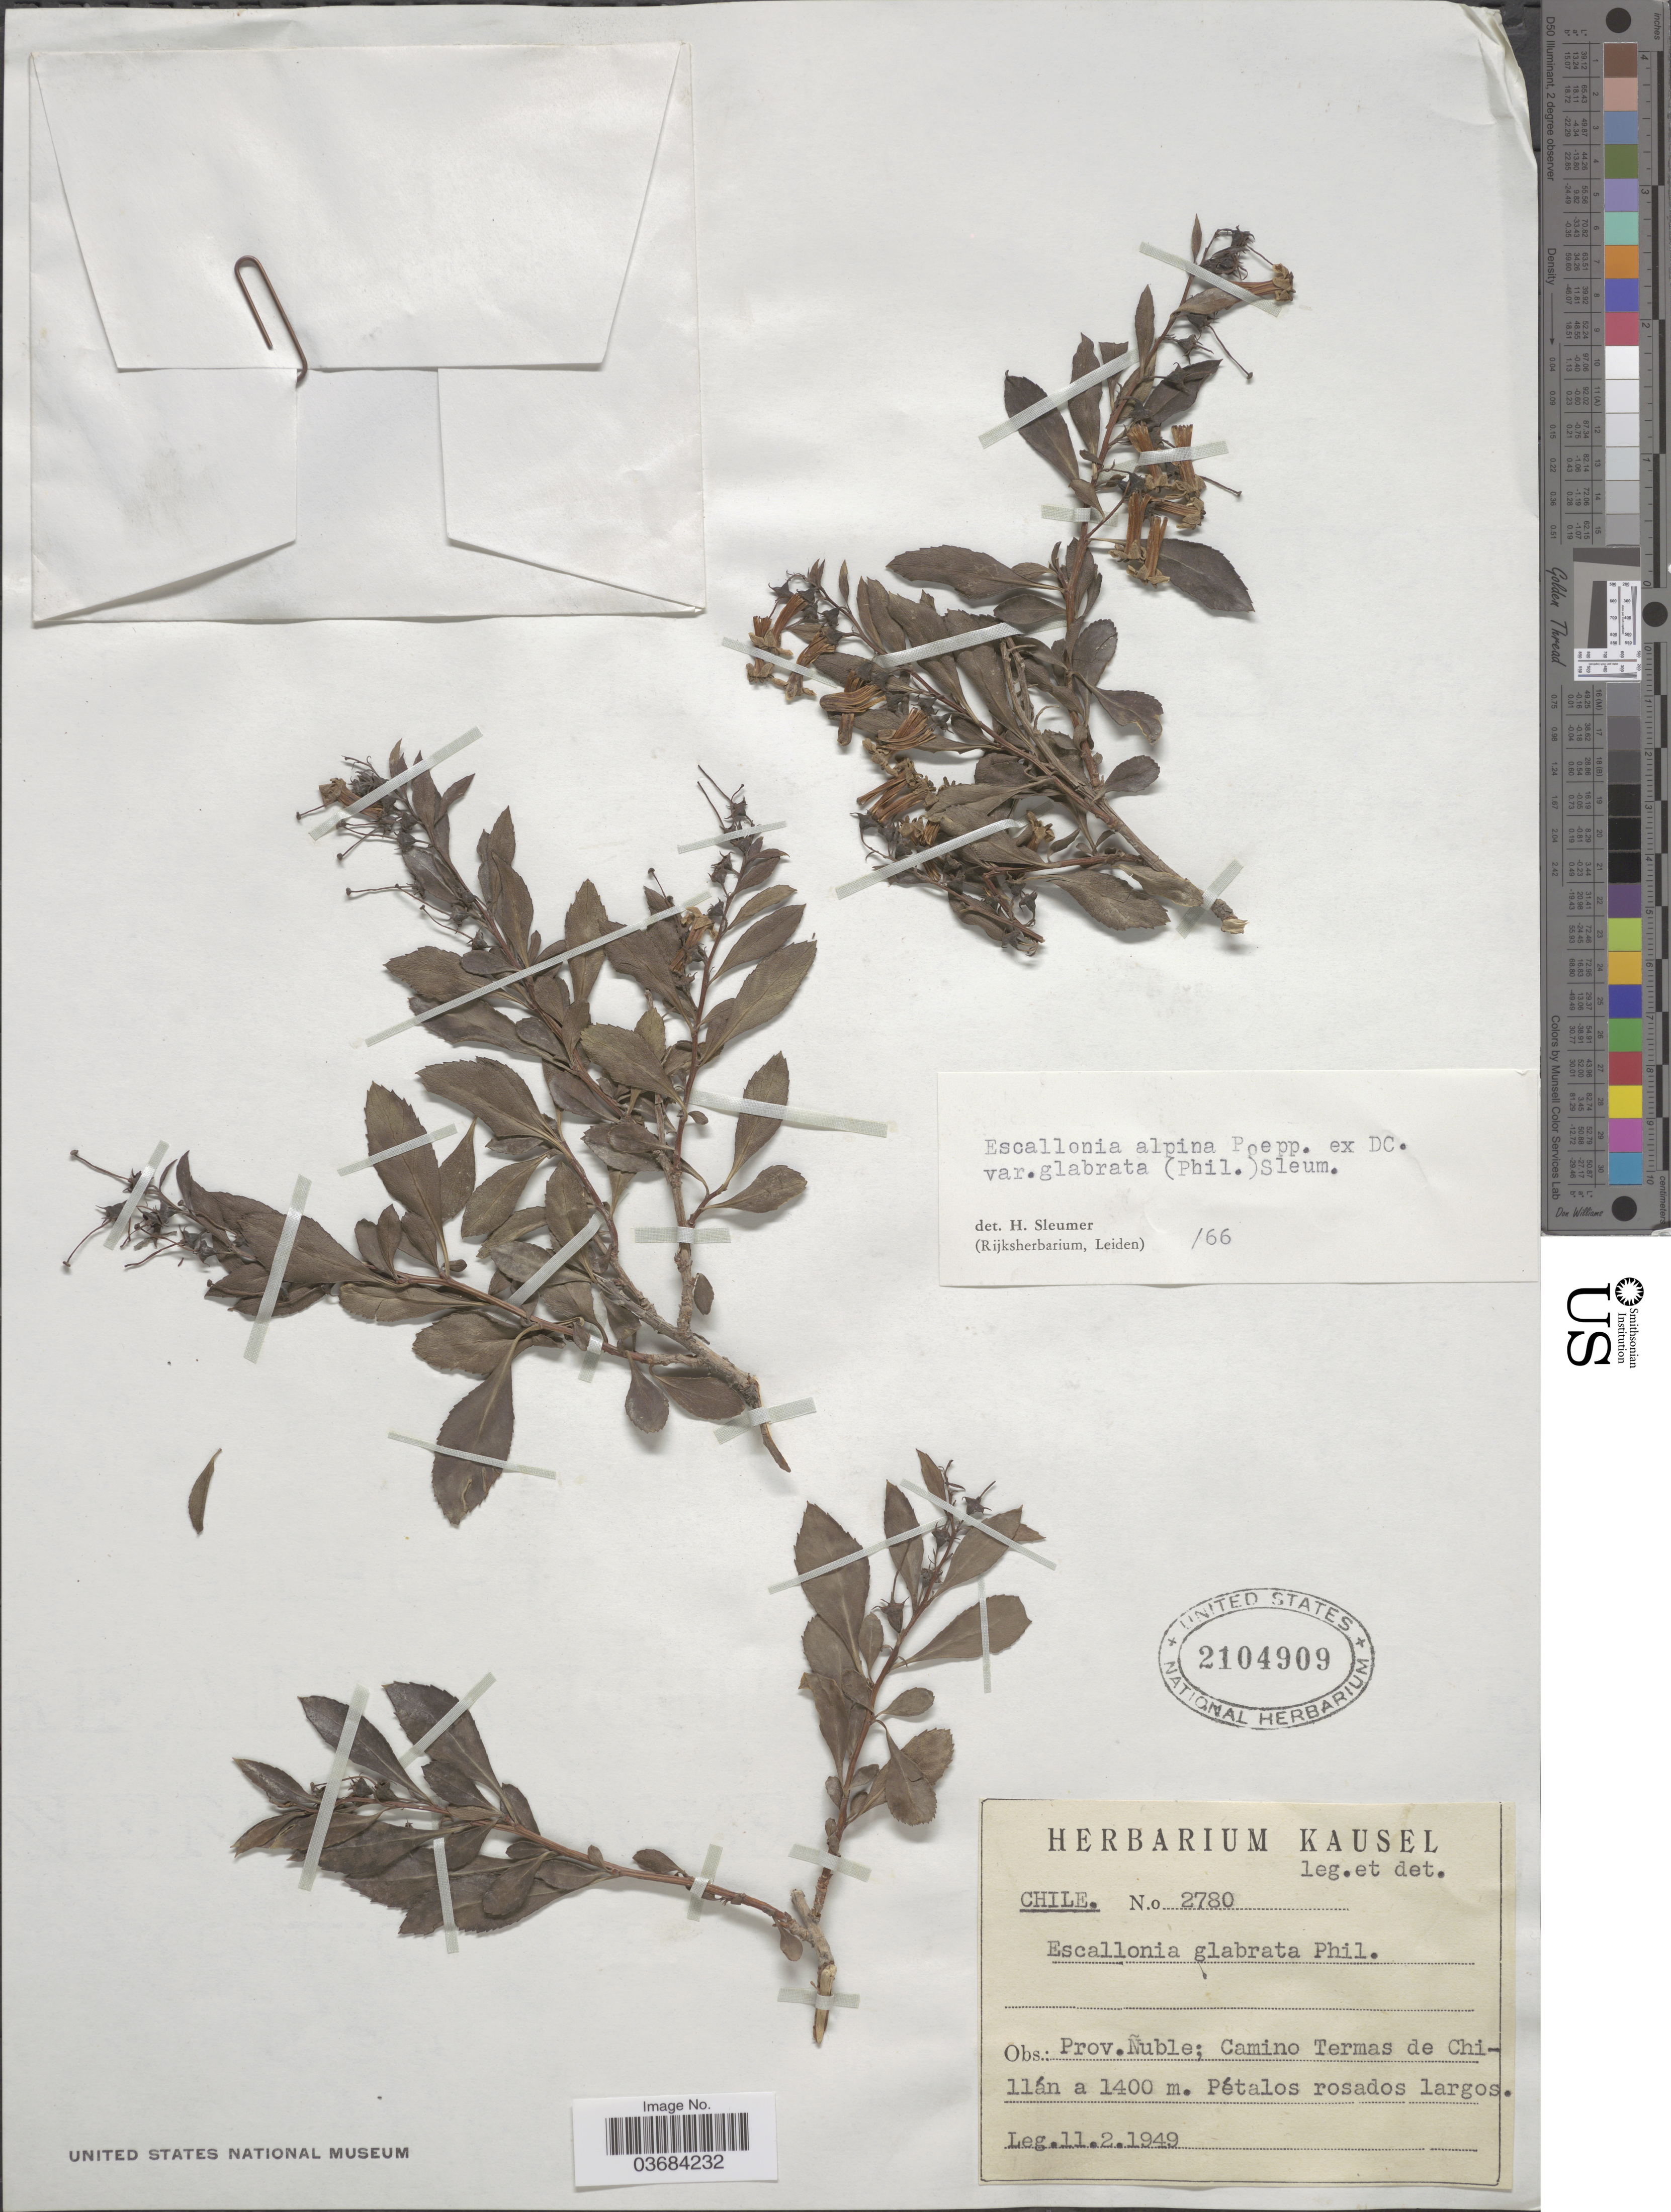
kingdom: Plantae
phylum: Tracheophyta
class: Magnoliopsida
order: Escalloniales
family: Escalloniaceae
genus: Escallonia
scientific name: Escallonia alpina var. glabrata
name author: (Phil.) Sleumer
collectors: Ex herb. Kausel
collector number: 2780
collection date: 1949-02-11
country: Chile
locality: Prov. Ñuble; Camino Termas de Chillán.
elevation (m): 1400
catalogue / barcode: US 2104909